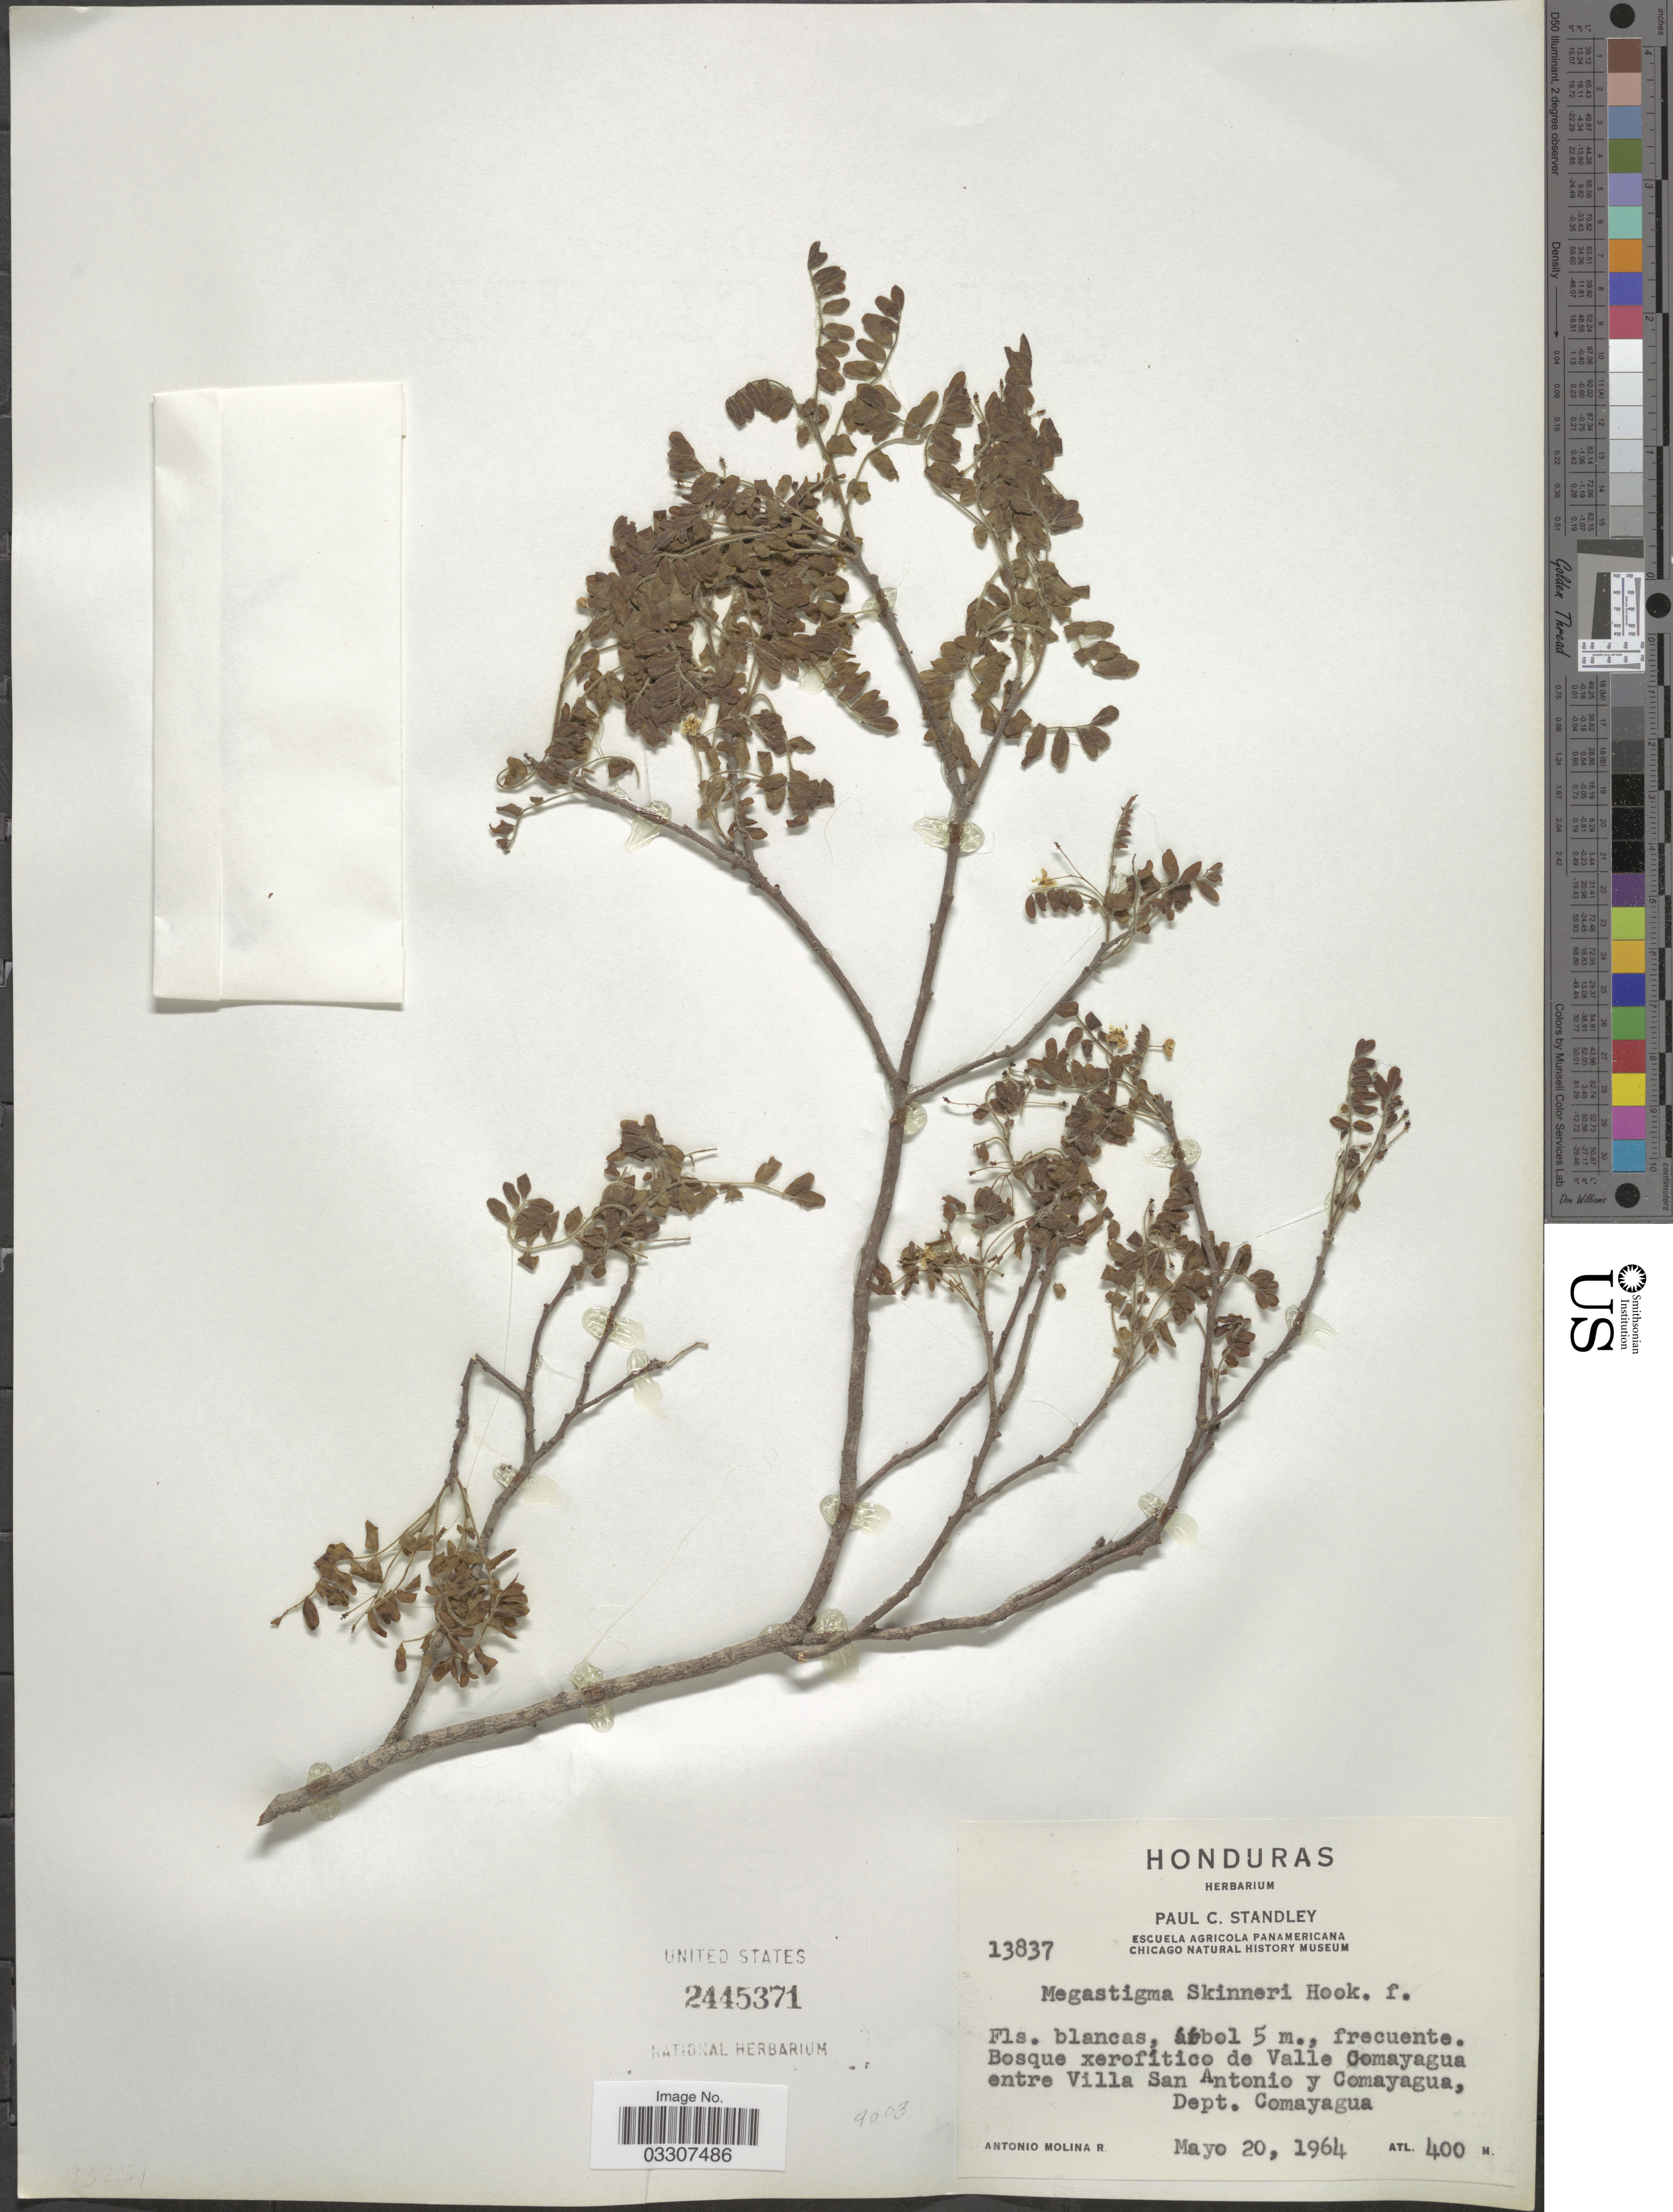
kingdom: Plantae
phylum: Tracheophyta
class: Magnoliopsida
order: Sapindales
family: Rutaceae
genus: Megastigma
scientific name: Megastigma skinneri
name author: Hook. f.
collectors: A. Molina R.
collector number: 13837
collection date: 1964-05-20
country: Honduras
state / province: Comayagua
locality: Bosque xerofitico de Valle Comayagua entre Villa San Antonio y Comayagua, Dept. Comayagua.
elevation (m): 400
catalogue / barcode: US 2445371